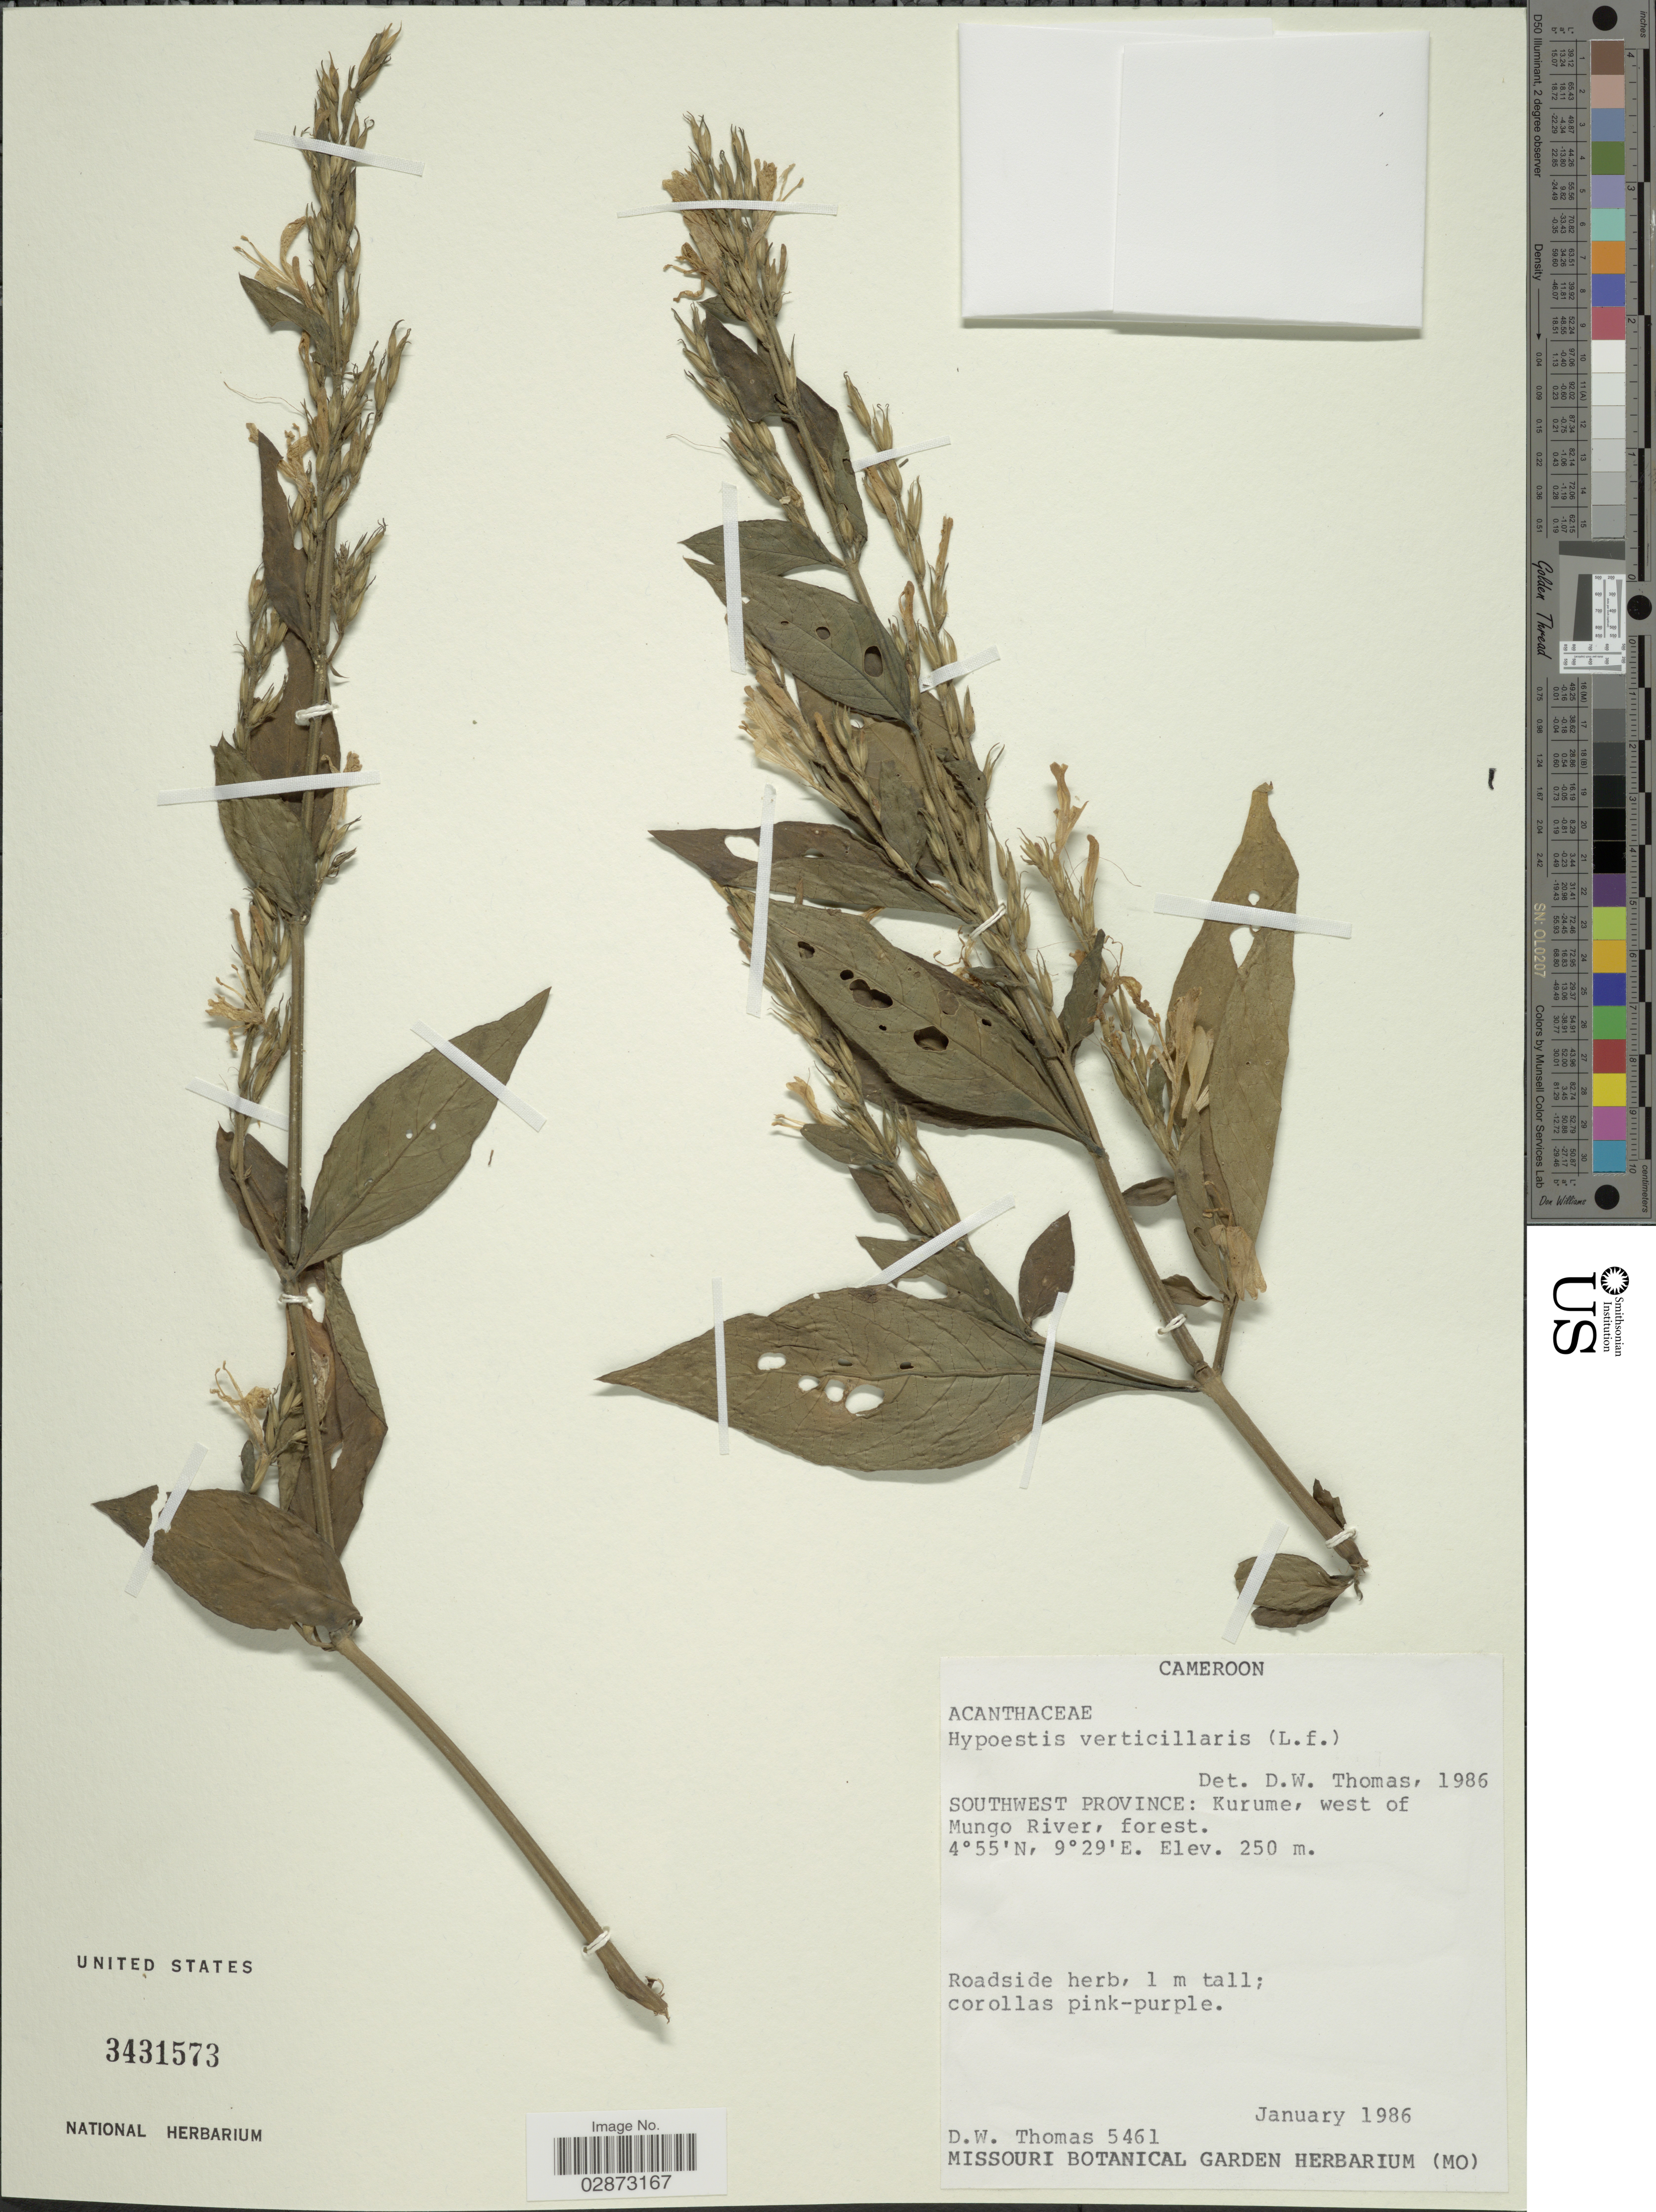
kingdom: Plantae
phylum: Tracheophyta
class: Magnoliopsida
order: Lamiales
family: Acanthaceae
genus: Hypoestes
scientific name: Hypoestes verticillaris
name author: (L. f.) Sol.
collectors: D. W. Thomas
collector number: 5461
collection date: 1986-01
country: Cameroon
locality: Southwest Province: Kurume, west of Mungo River.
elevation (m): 250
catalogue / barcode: US 3431573